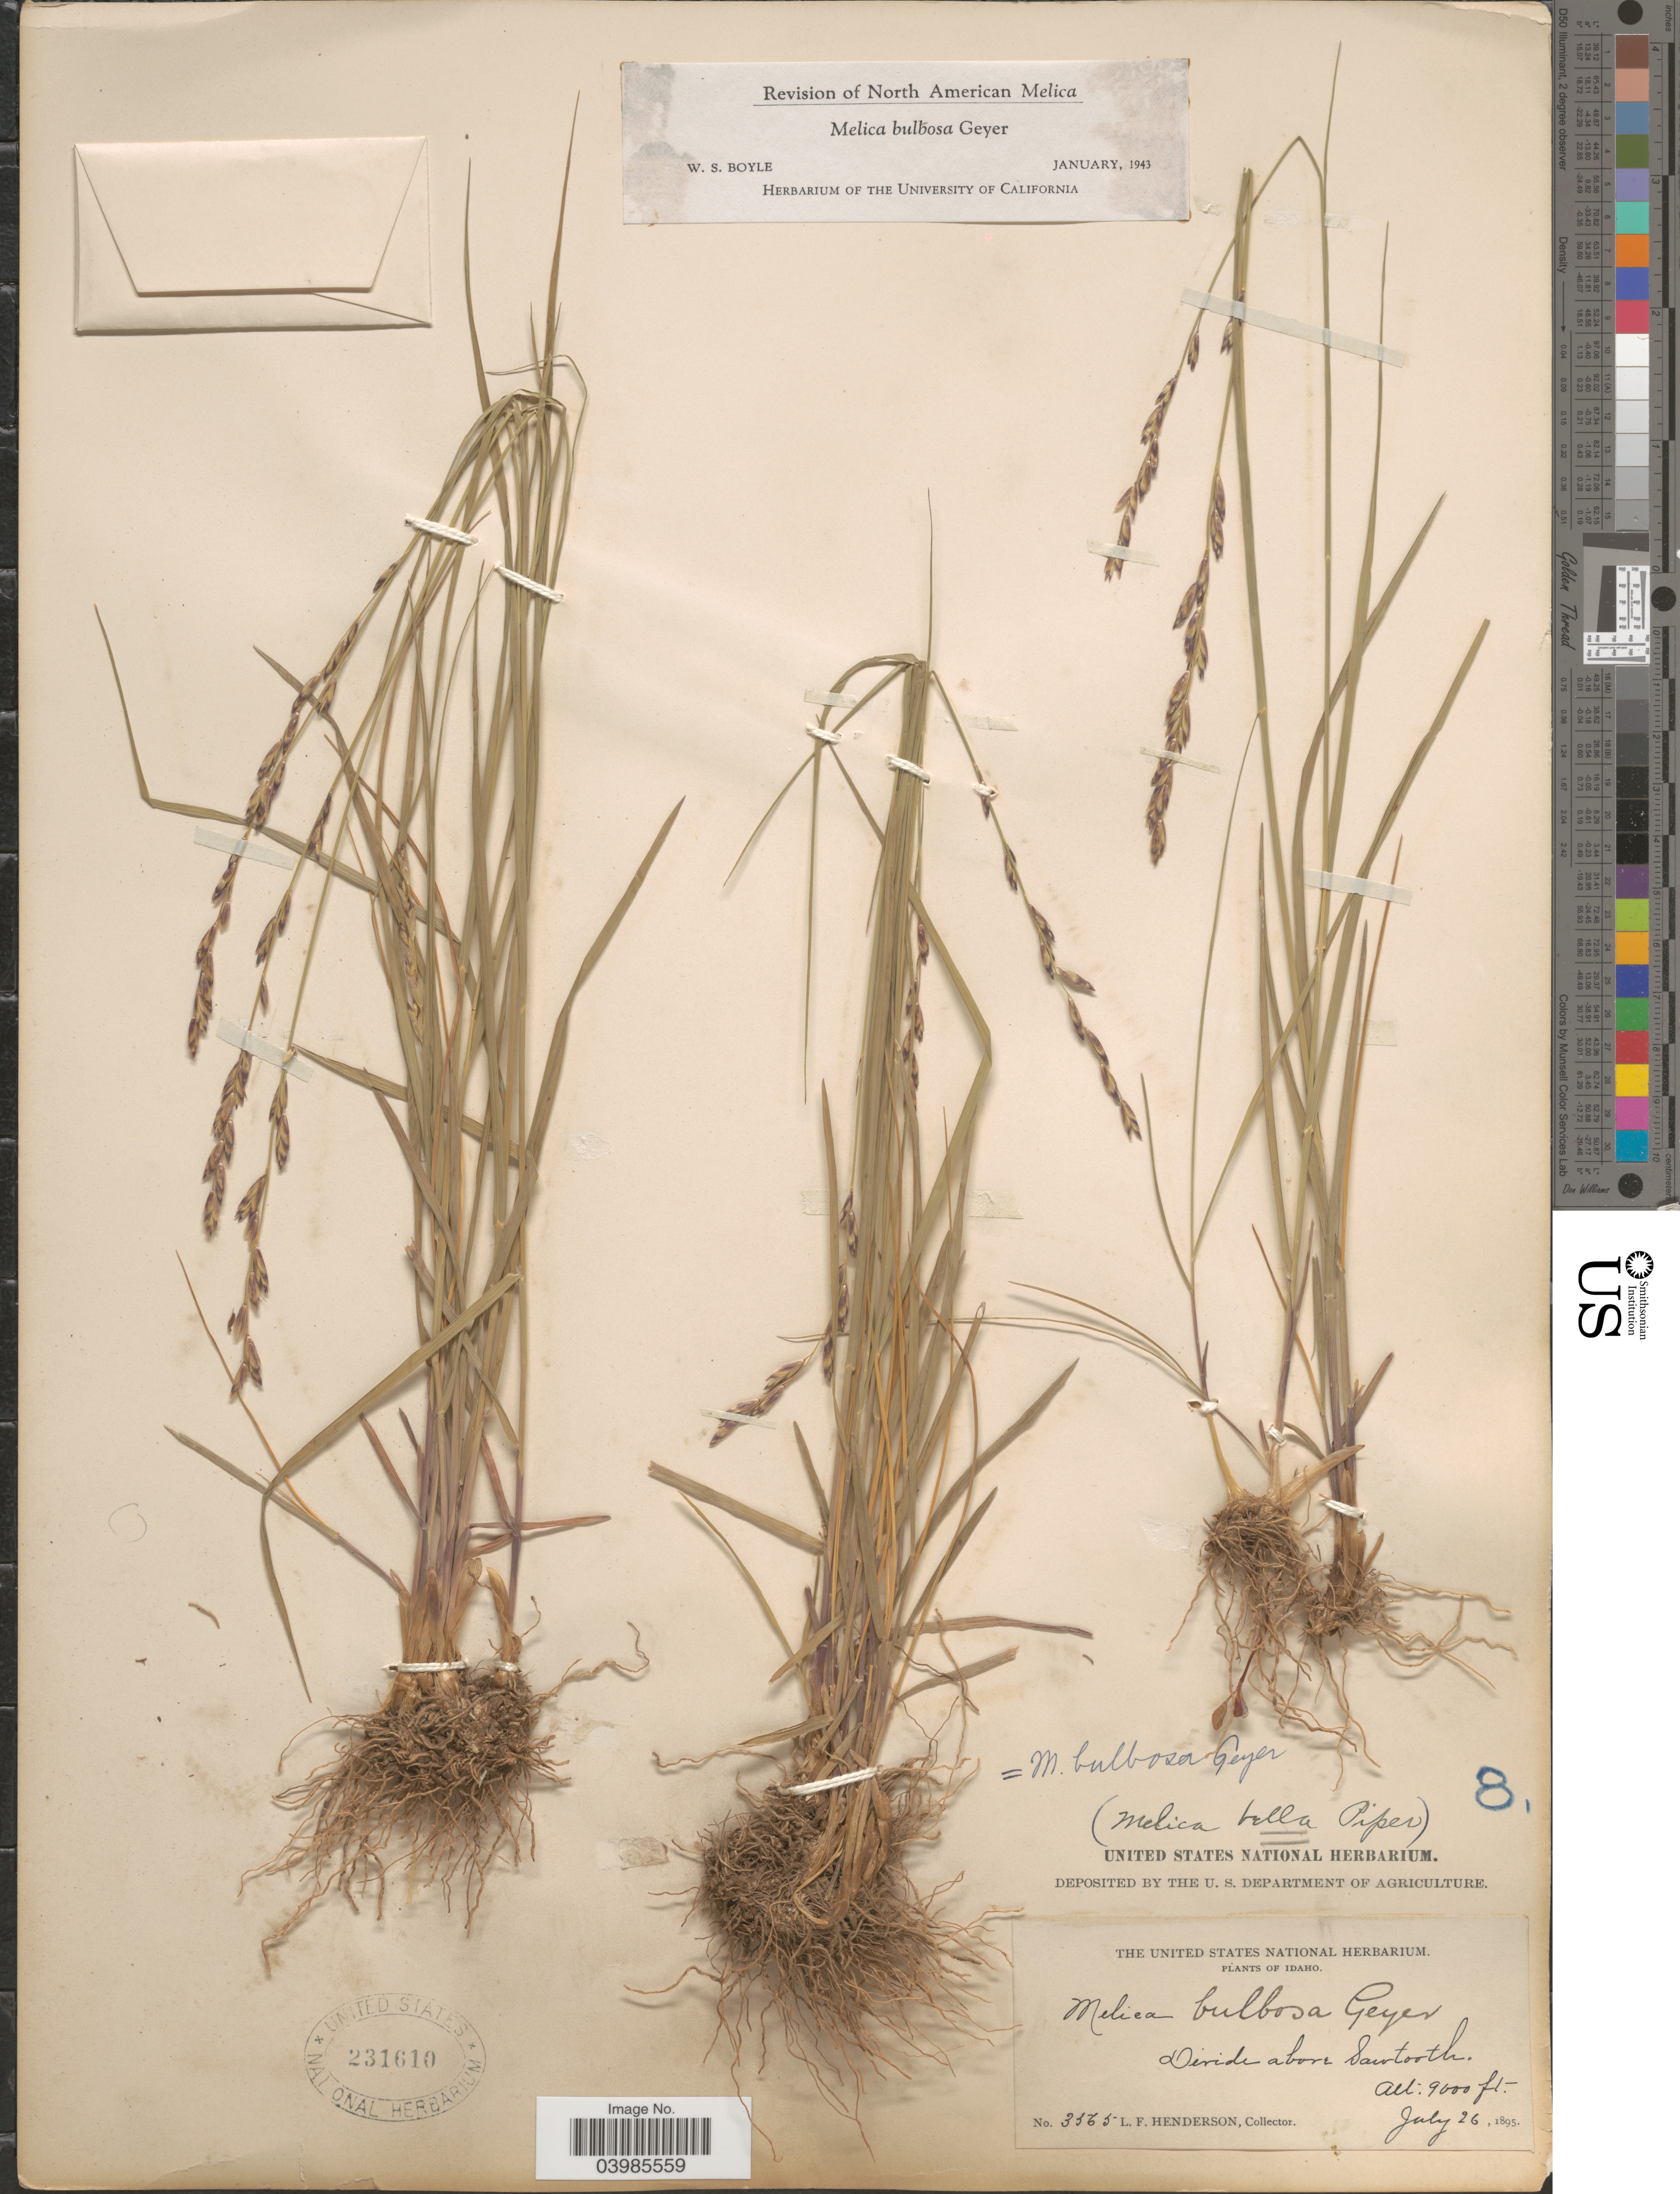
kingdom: Plantae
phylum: Tracheophyta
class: Liliopsida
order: Poales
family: Poaceae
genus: Melica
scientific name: Melica bulbosa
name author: Geyer ex Porter & J.M. Coult.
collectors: L. Henderson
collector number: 3565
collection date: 1895-07-26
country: United States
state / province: Idaho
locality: Divide above Sawtooth.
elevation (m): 2743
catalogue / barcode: US 231610